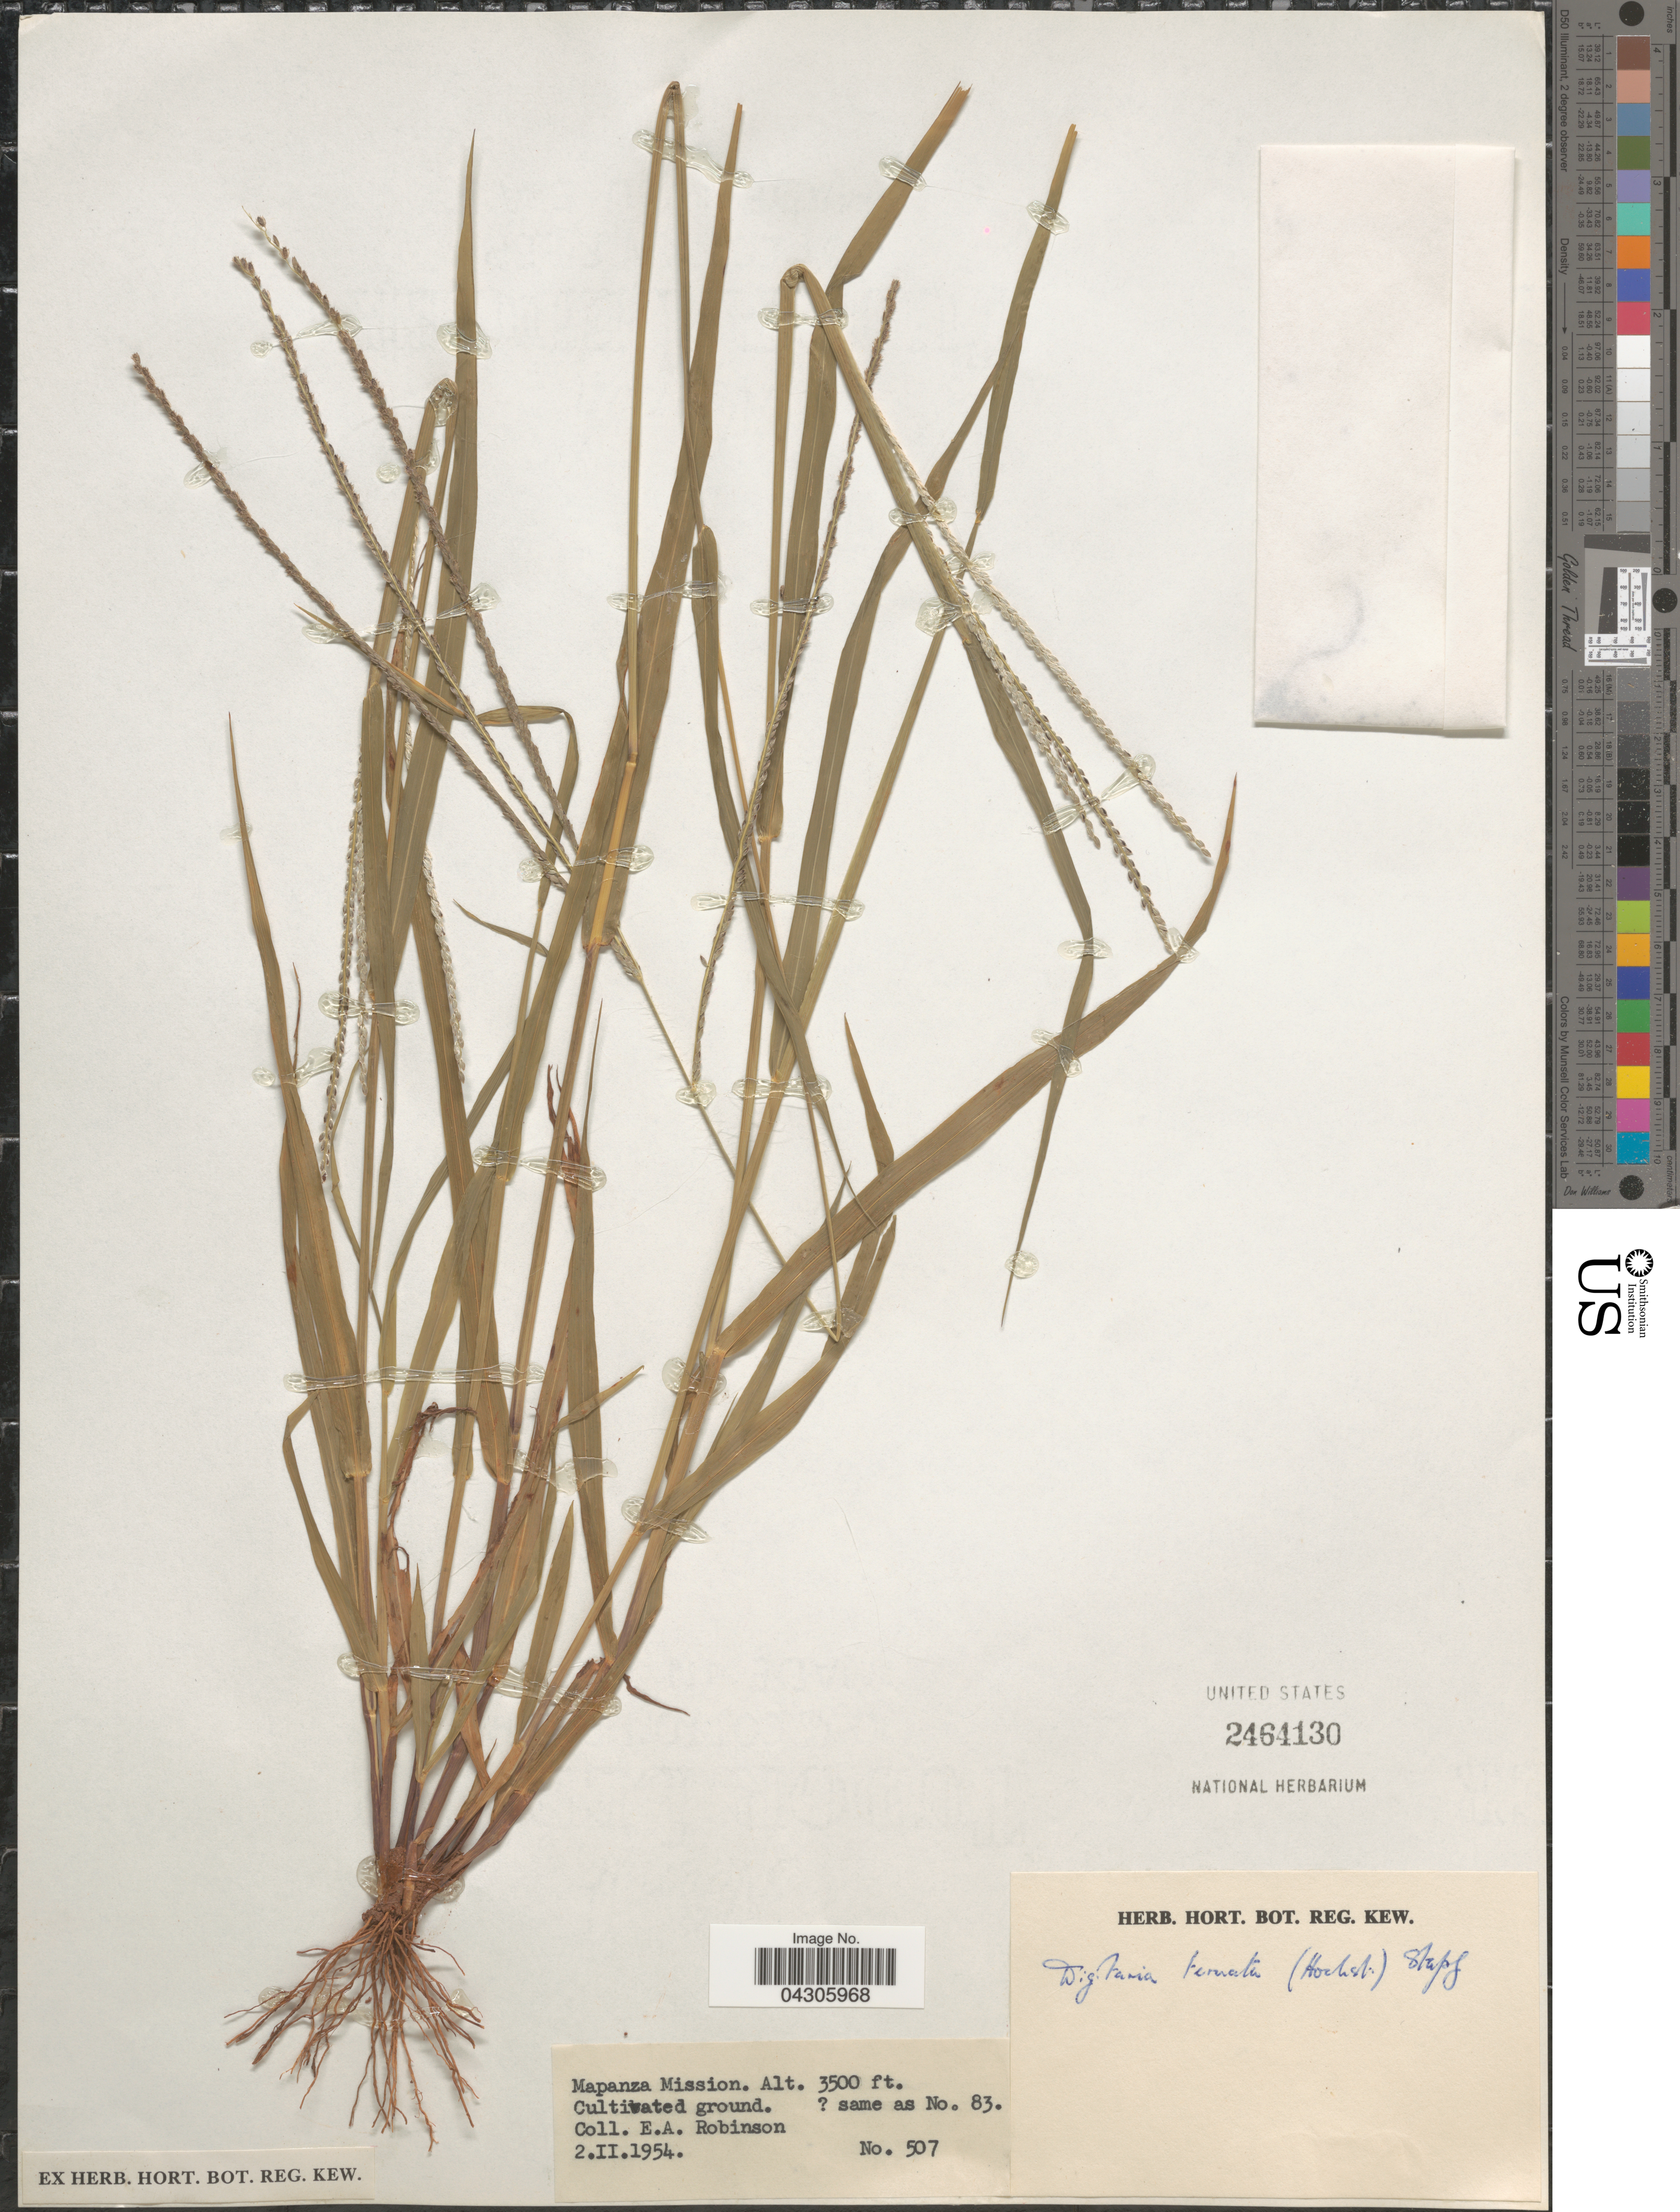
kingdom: Plantae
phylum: Tracheophyta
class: Liliopsida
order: Poales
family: Poaceae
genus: Digitaria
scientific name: Digitaria ternata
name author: (Hochr. ex A. Rich.) Stapf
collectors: E. A. Robinson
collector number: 507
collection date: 1954-02-02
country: Zambia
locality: Cultivated ground. Mapanza Mission.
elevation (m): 1067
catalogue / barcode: US 2464130